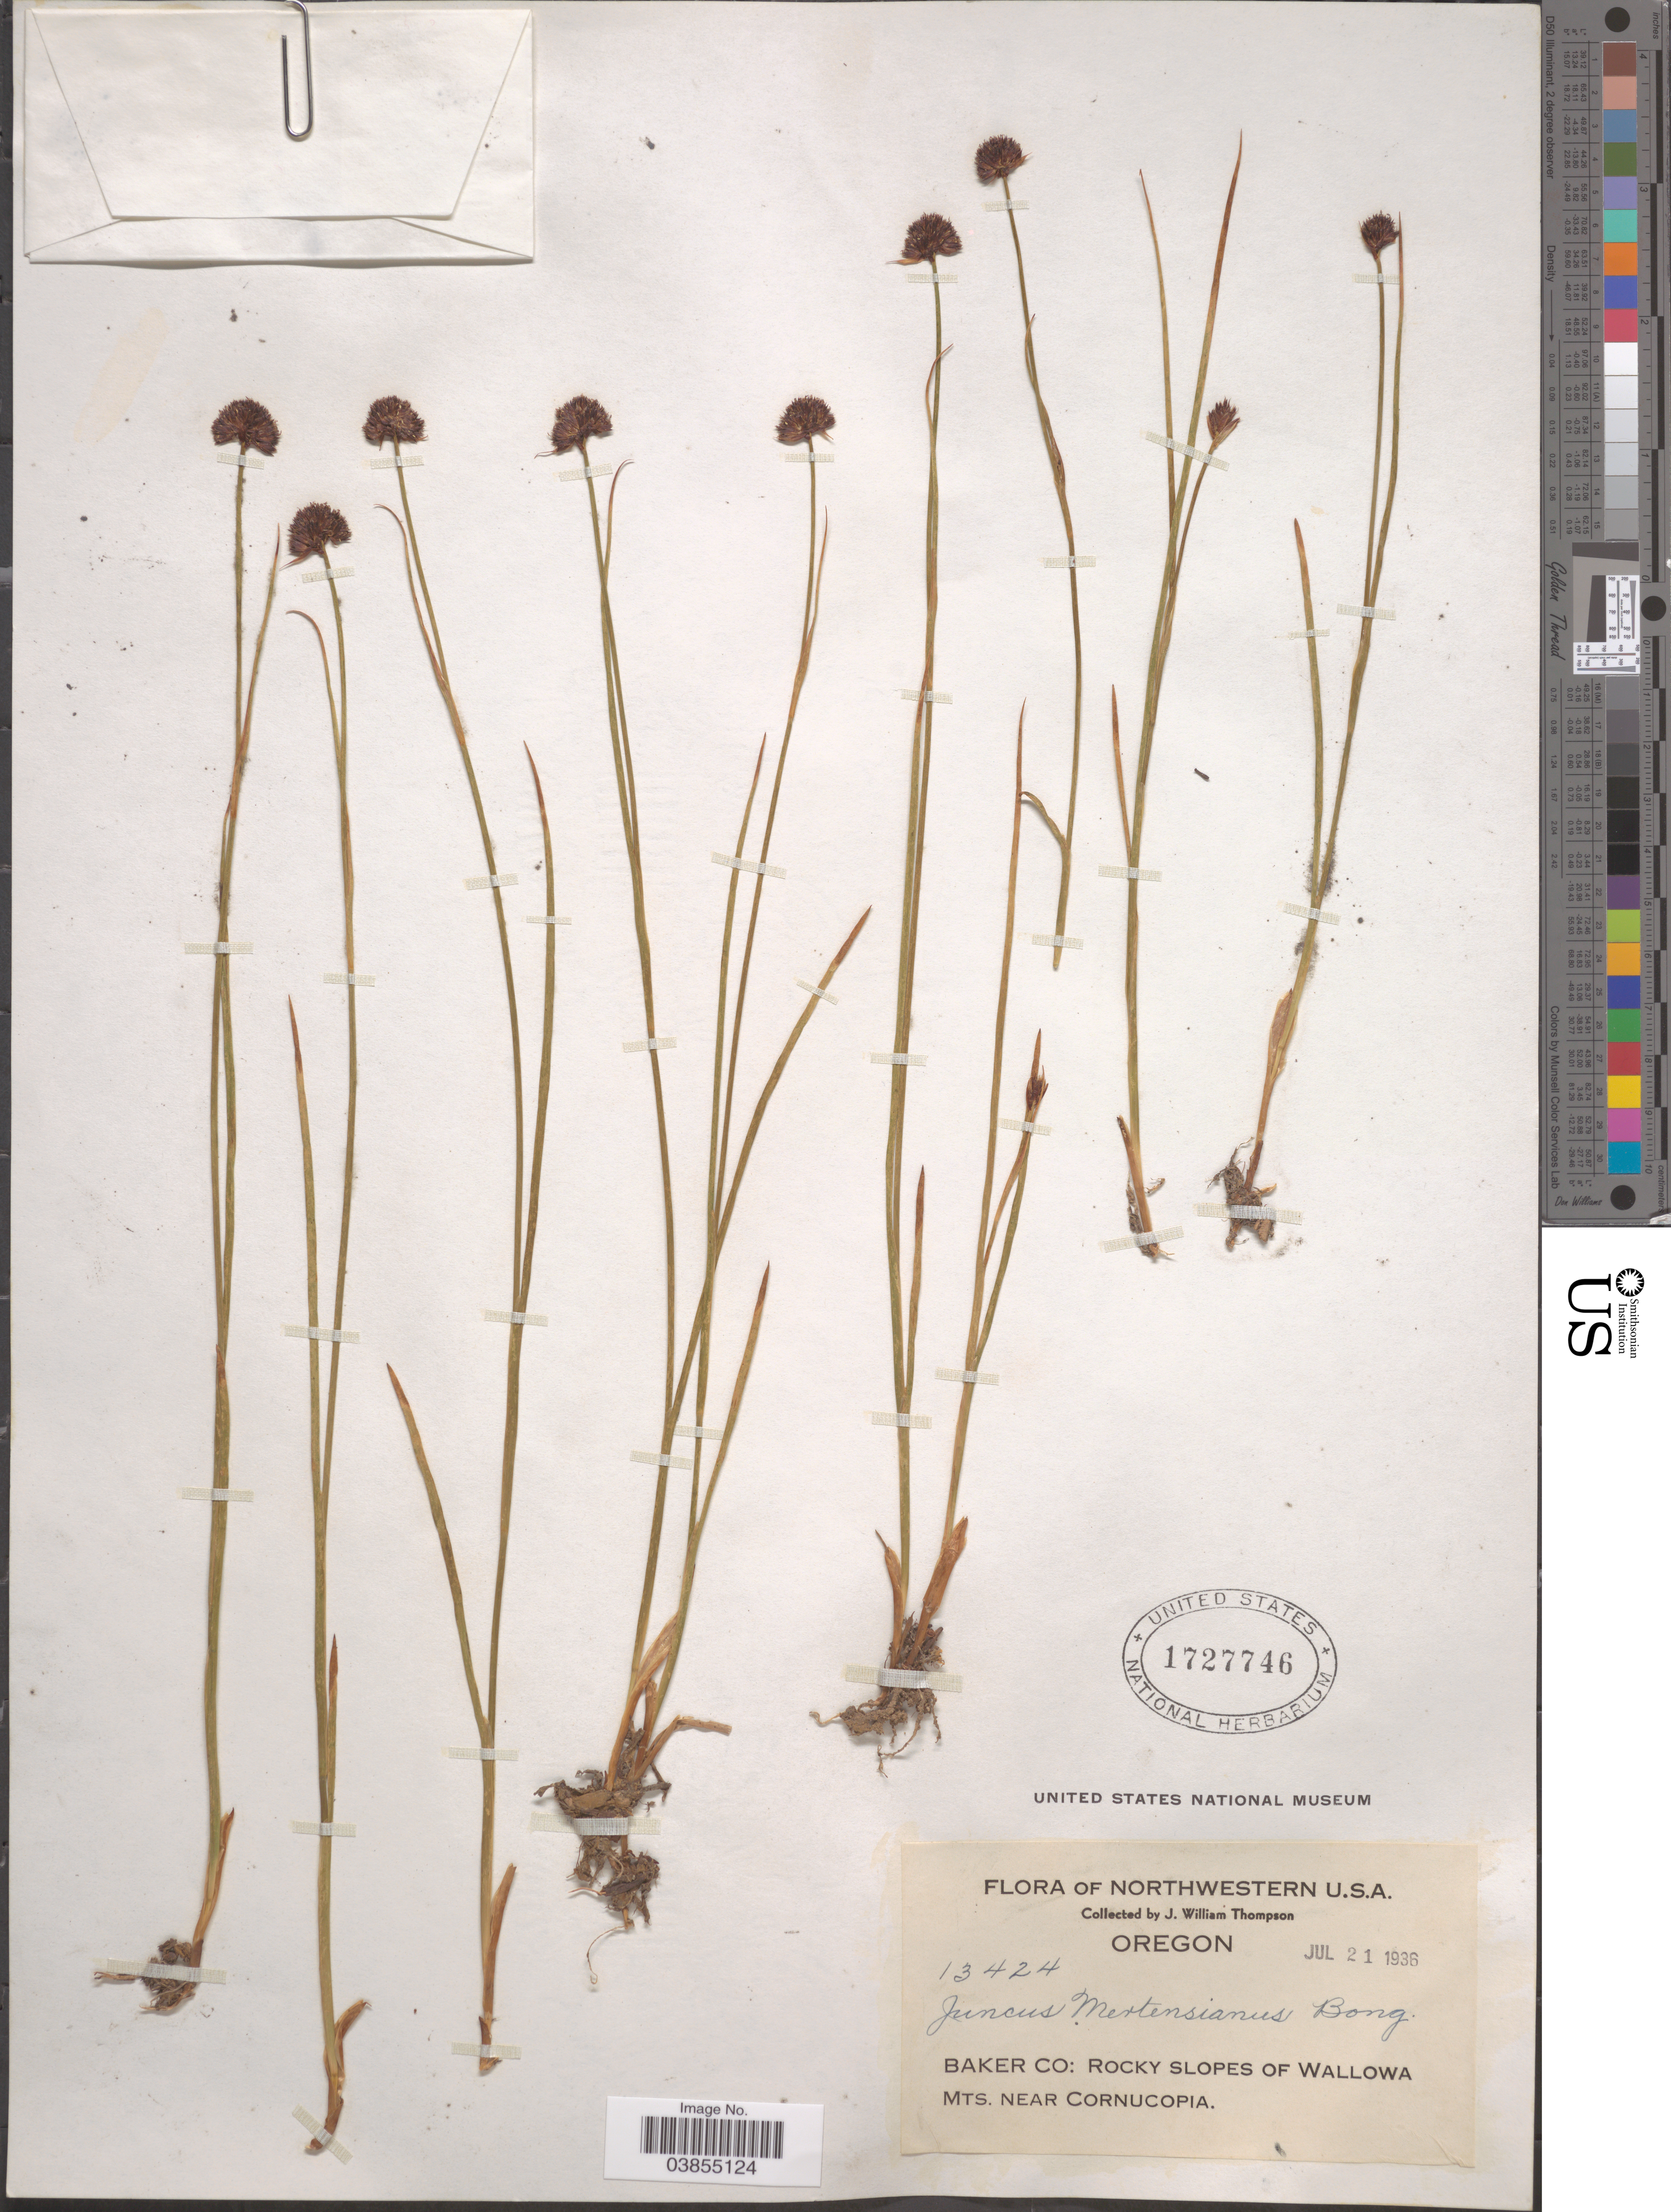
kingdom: Plantae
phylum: Tracheophyta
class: Liliopsida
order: Poales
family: Juncaceae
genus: Juncus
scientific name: Juncus mertensianus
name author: Bong.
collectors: J. W. Thompson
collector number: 13424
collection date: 1936-07-21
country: United States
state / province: Oregon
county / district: Baker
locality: Northwestern U.S.A. Baker Co: Rocky slopes of Wallowa Mts. near Cornucopia.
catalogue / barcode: US 1727746